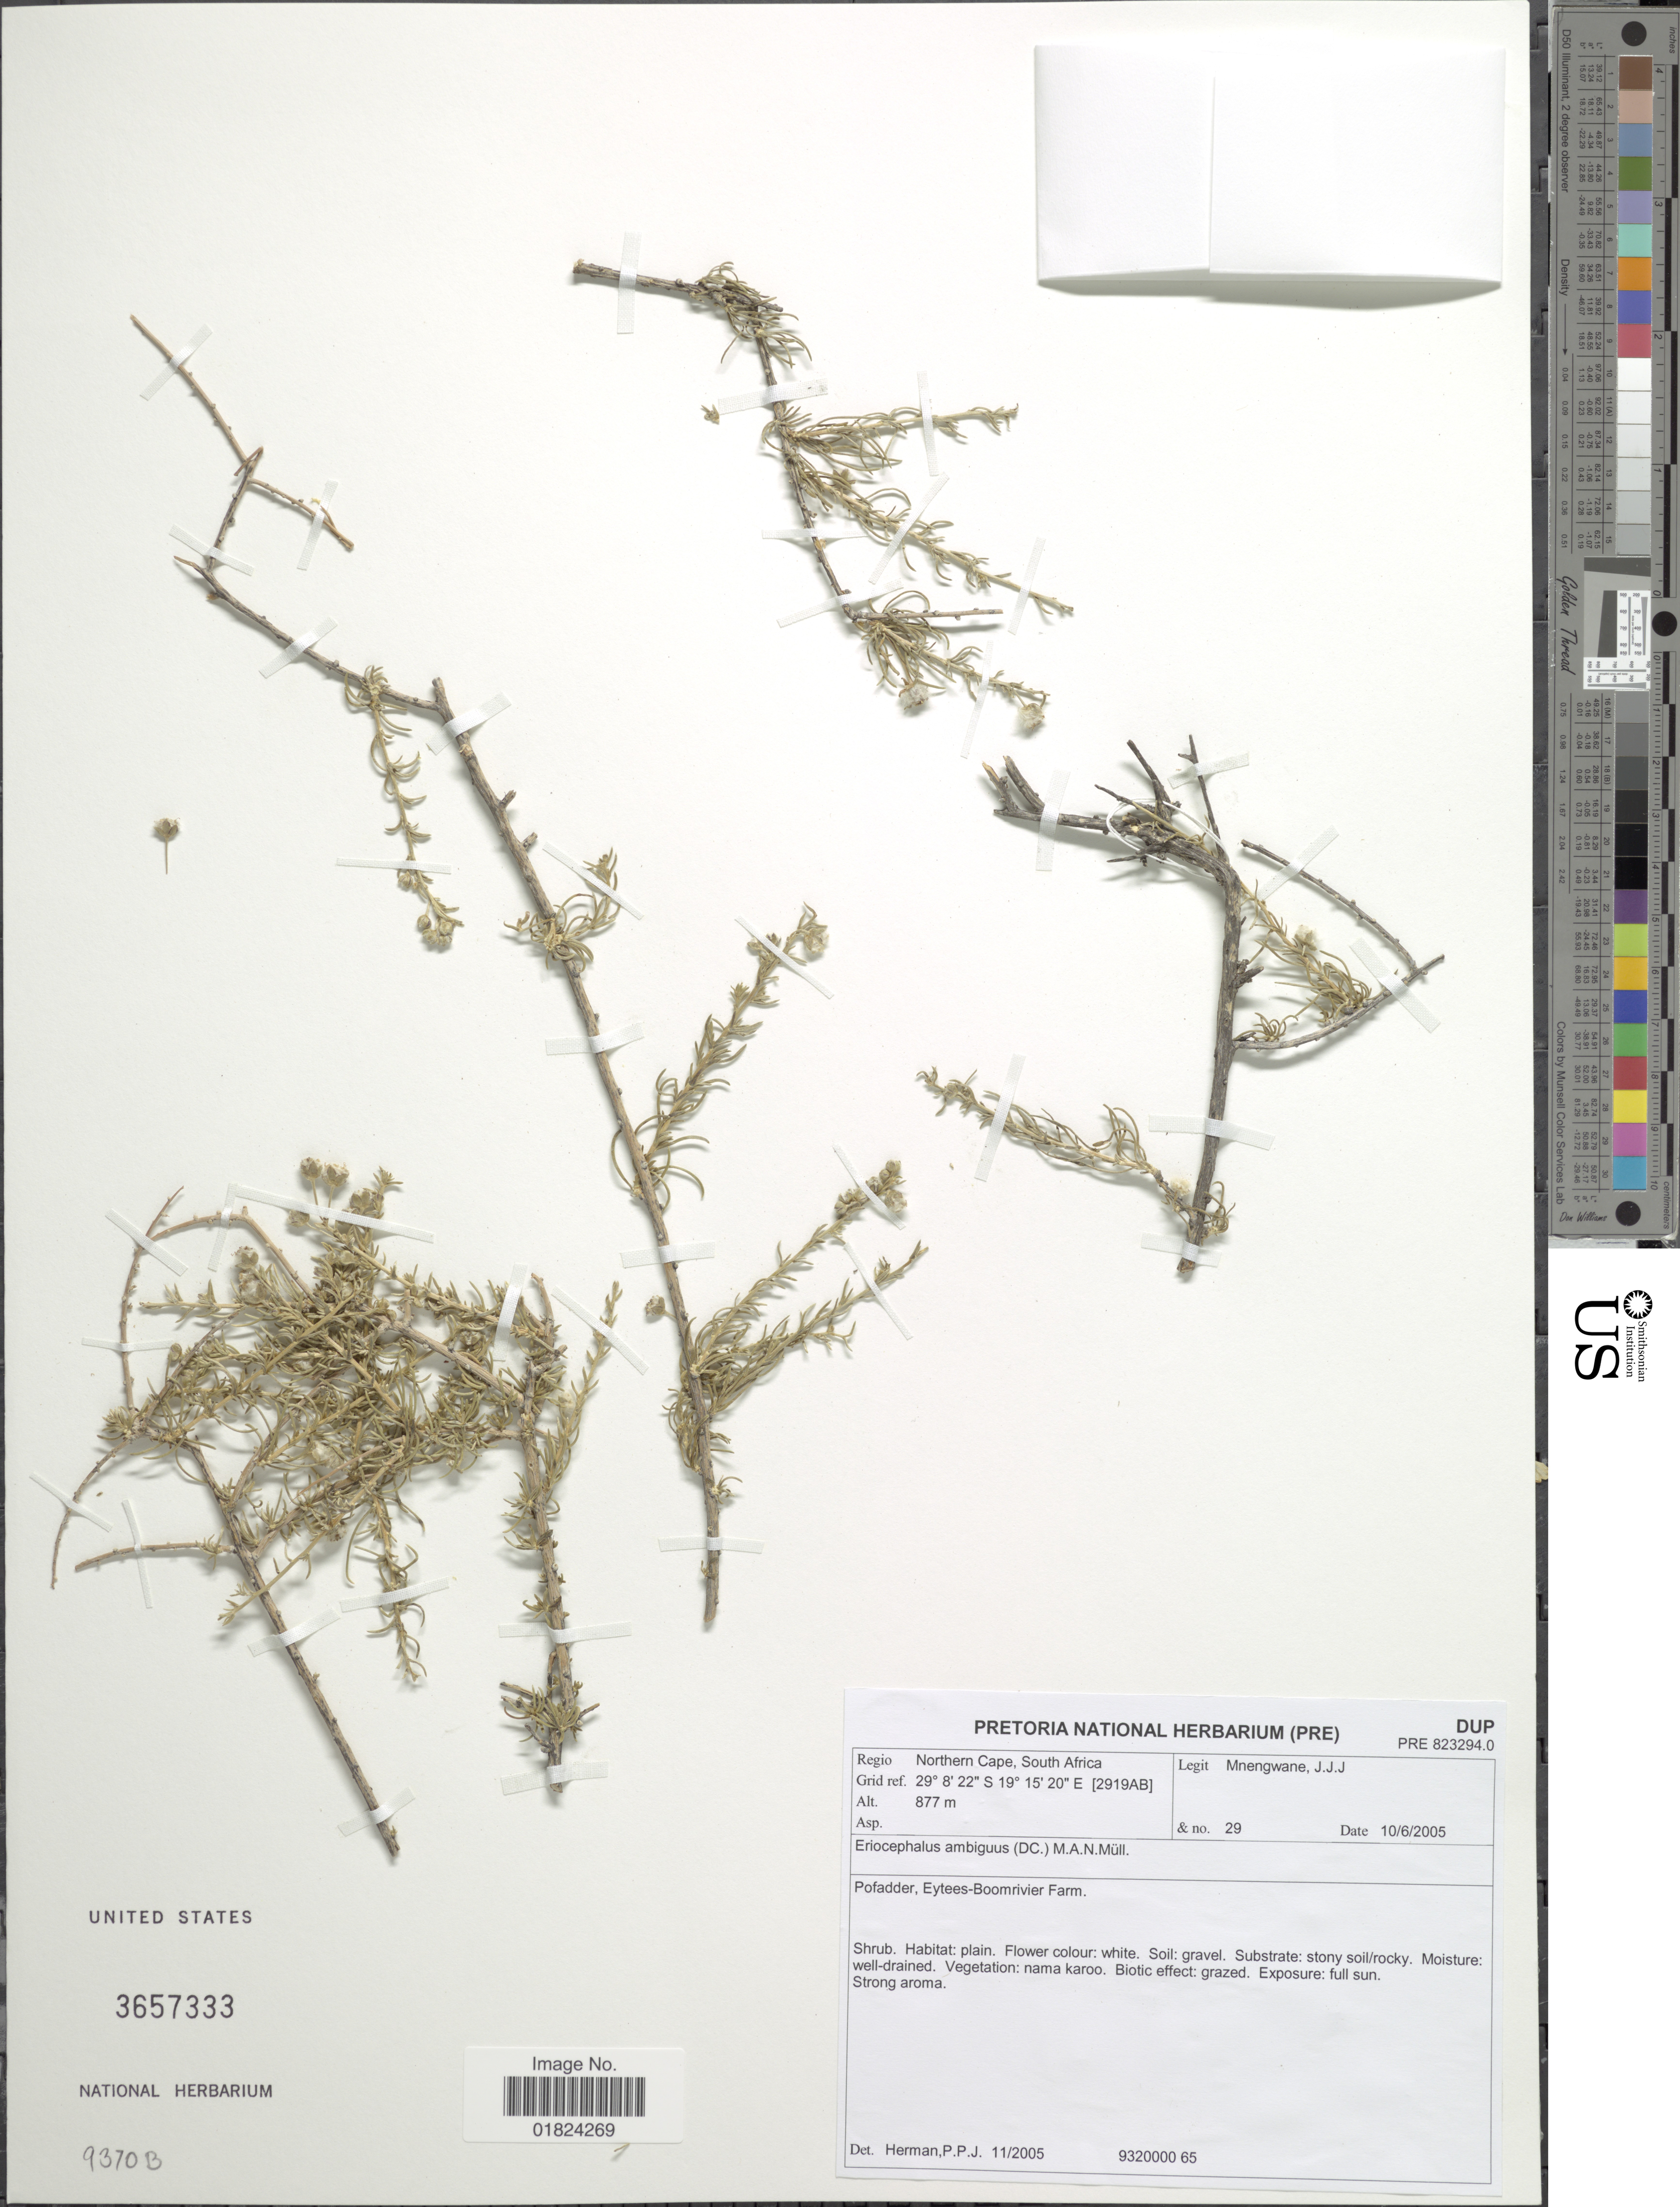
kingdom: Plantae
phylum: Tracheophyta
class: Magnoliopsida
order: Asterales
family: Asteraceae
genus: Eriocephalus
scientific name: Eriocephalus ambiguus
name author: (DC.) M.A.N. Müll.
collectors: J. Mnengwane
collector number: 29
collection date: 2005-06-10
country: South Africa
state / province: Northern Cape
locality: Pofadder, Eytees-Boomrivier Farm.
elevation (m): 877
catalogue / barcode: US 3657333